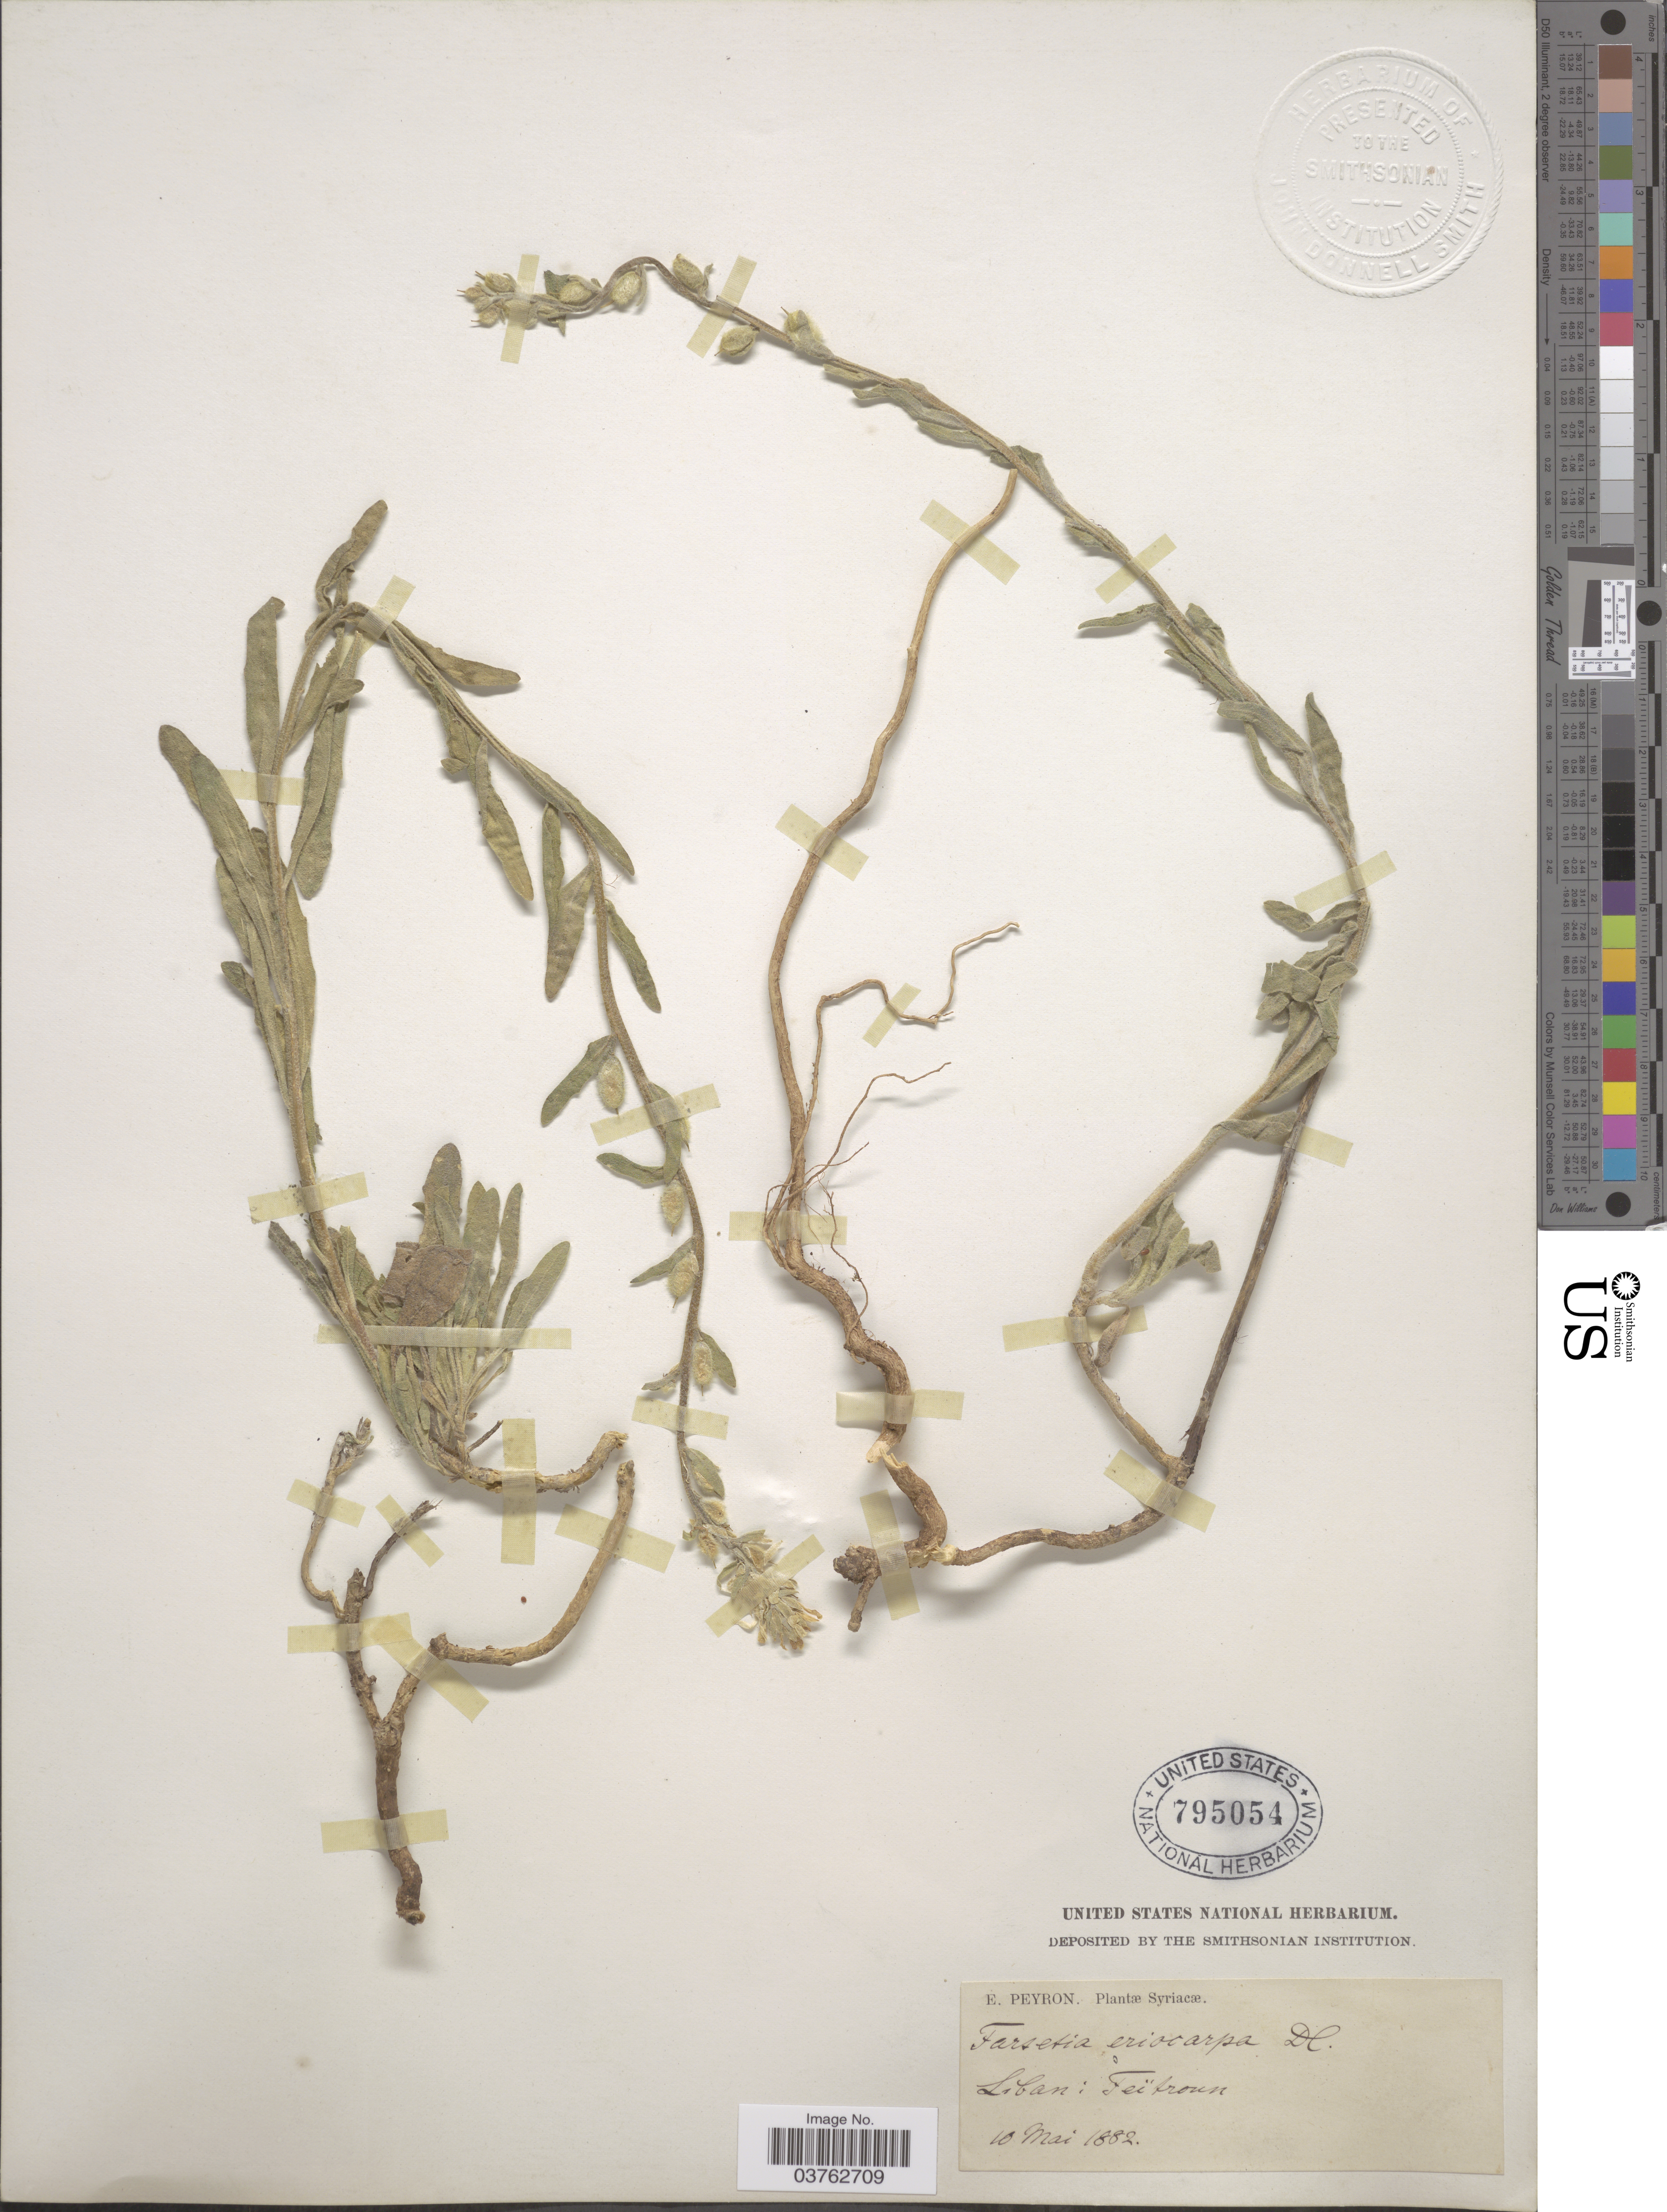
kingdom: Plantae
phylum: Tracheophyta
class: Magnoliopsida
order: Brassicales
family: Brassicaceae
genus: Fibigia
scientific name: Fibigia eriocarpa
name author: (DC.) Boiss.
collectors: E. Peyron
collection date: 1882-05-10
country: Lebanon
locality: Liban: Feïtroun.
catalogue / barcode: US 795054